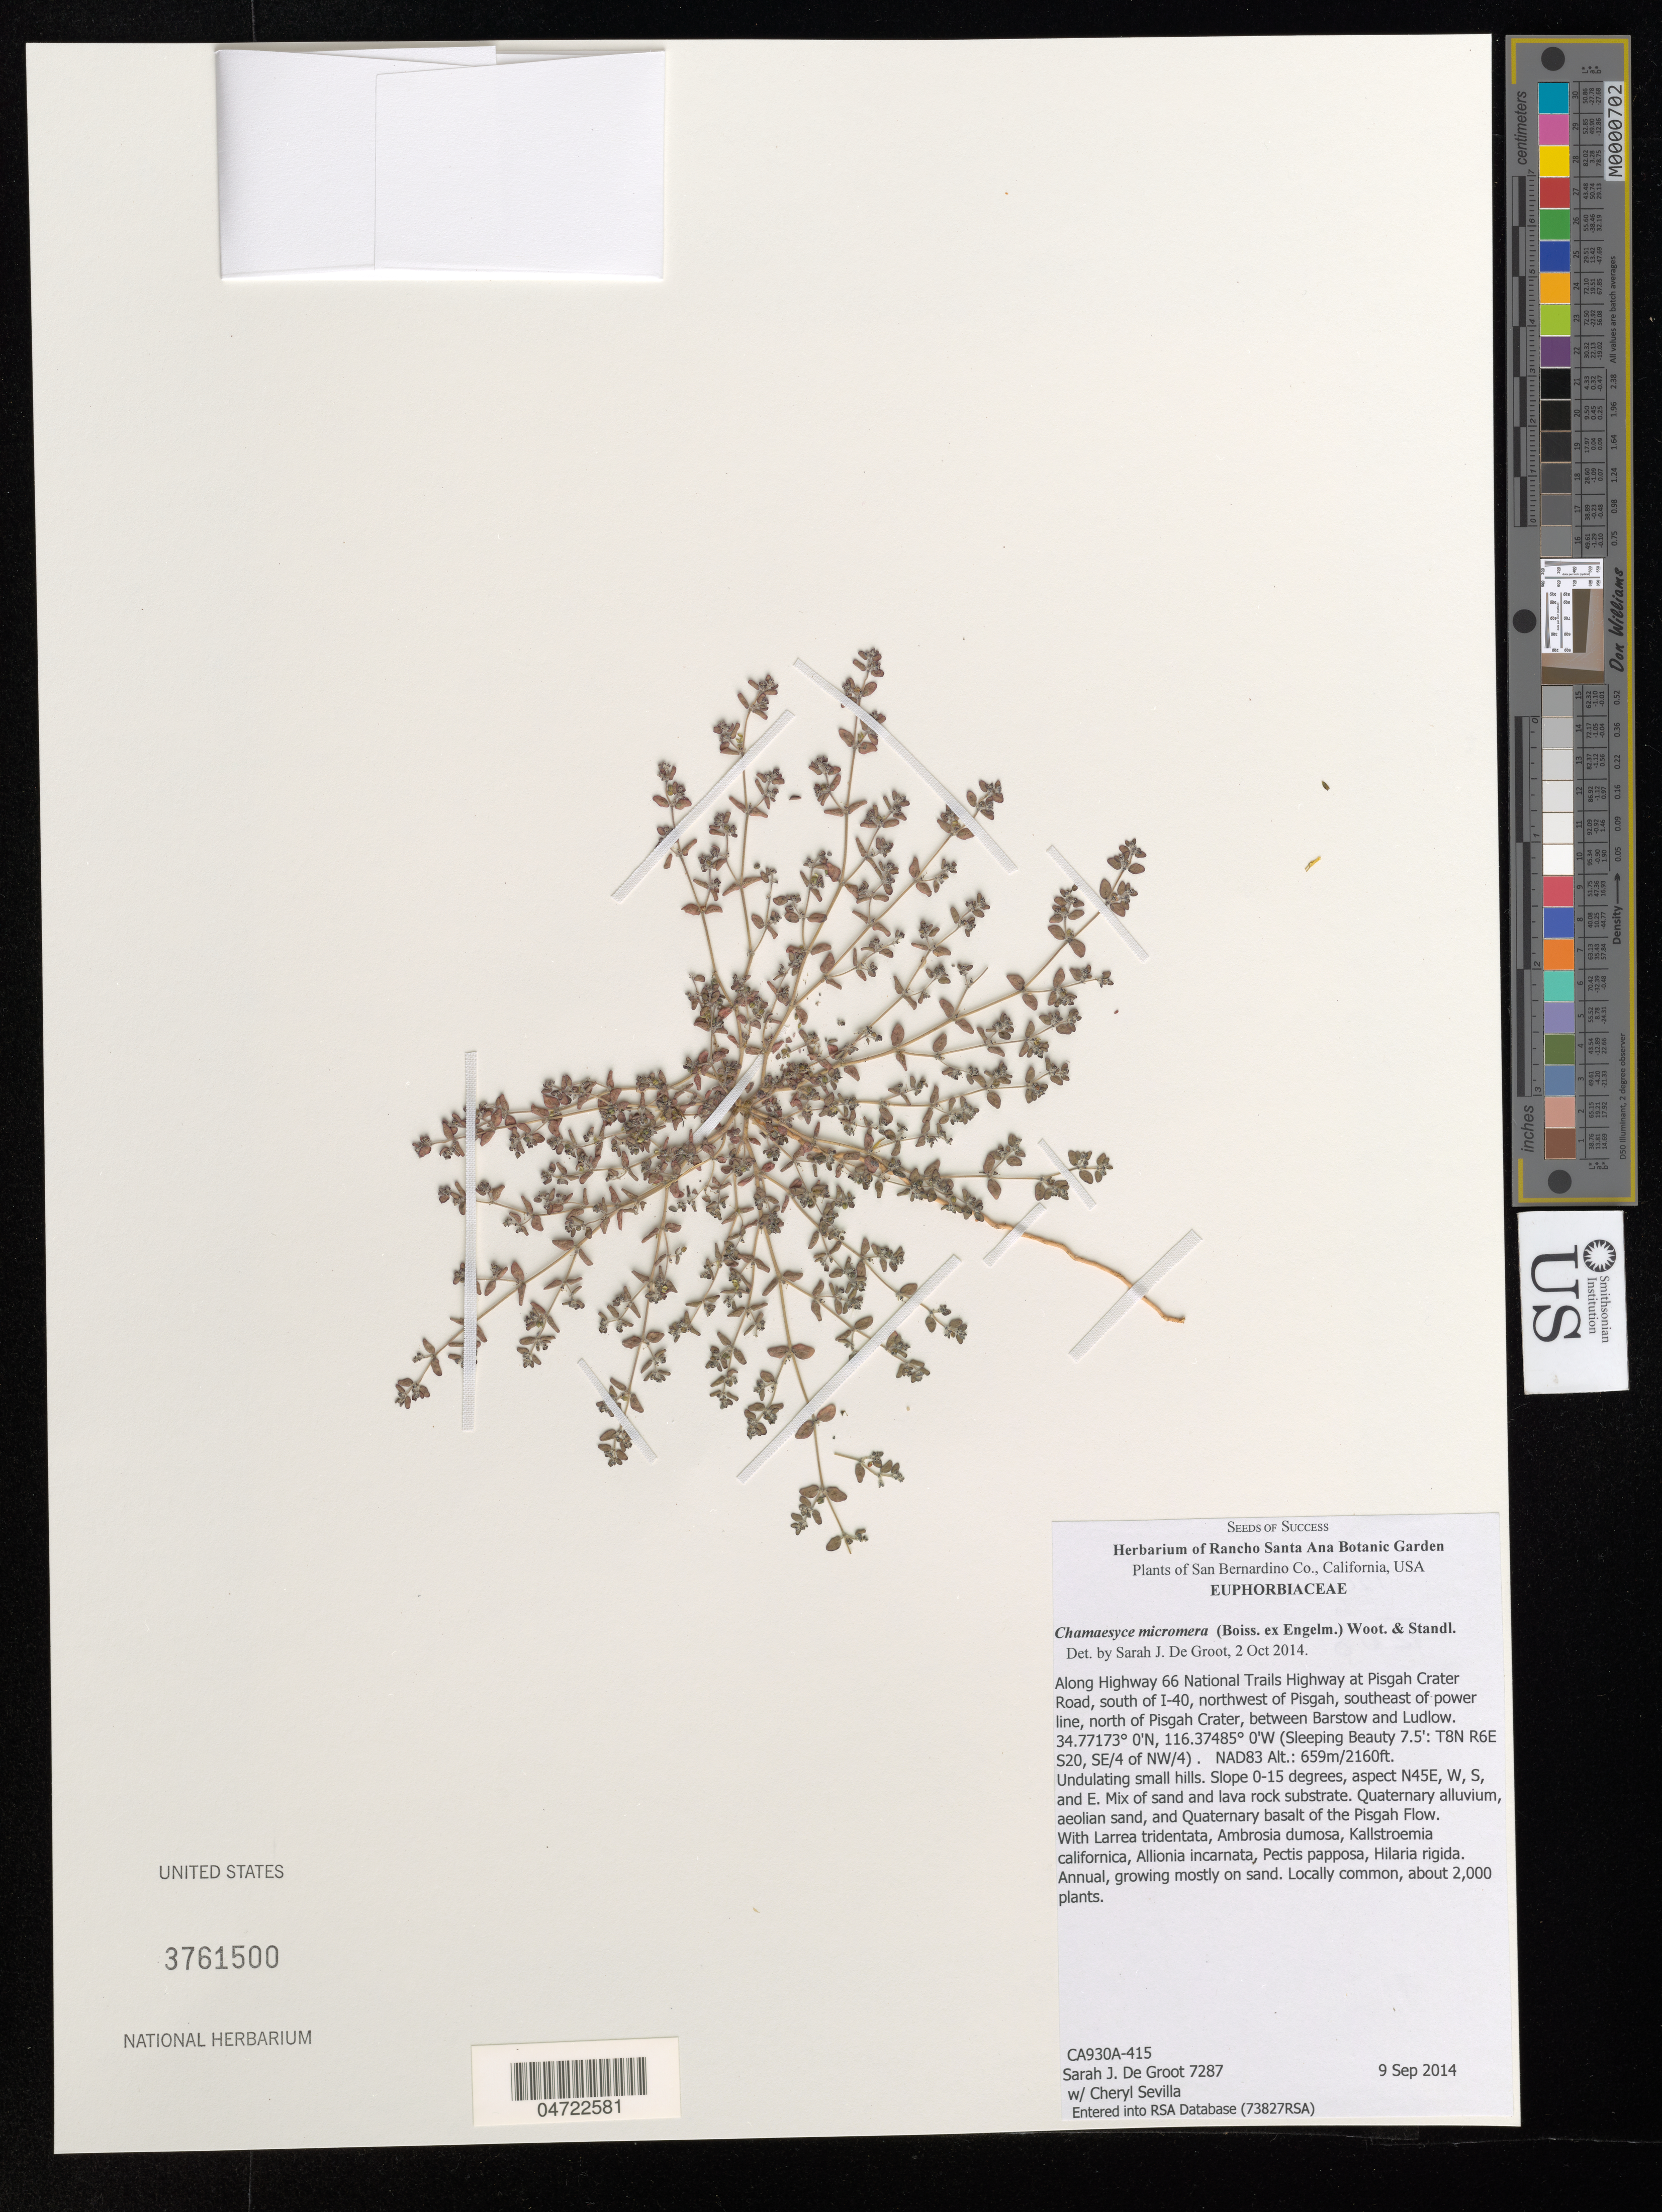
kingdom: Plantae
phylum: Tracheophyta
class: Magnoliopsida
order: Malpighiales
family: Euphorbiaceae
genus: Chamaesyce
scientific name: Chamaesyce micromera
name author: (Boiss. ex Engelm.) Wooton & Standl.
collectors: S. De Groot & C. Sevilla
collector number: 7287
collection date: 2014-09-09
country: United States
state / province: California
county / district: San Bernardino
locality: San Bernardino Co. Along Highway 66 National Trails Highway at Pisgah Crater Road, south of I-40, northwest of Pisgah, southeast of power line, north of Pisgah Crater, between Barstow and Ludlow. (Sleeping Beauty 7.5': T8N R6E S20, SE/40 of NW/4).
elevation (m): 659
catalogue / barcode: US 3761500